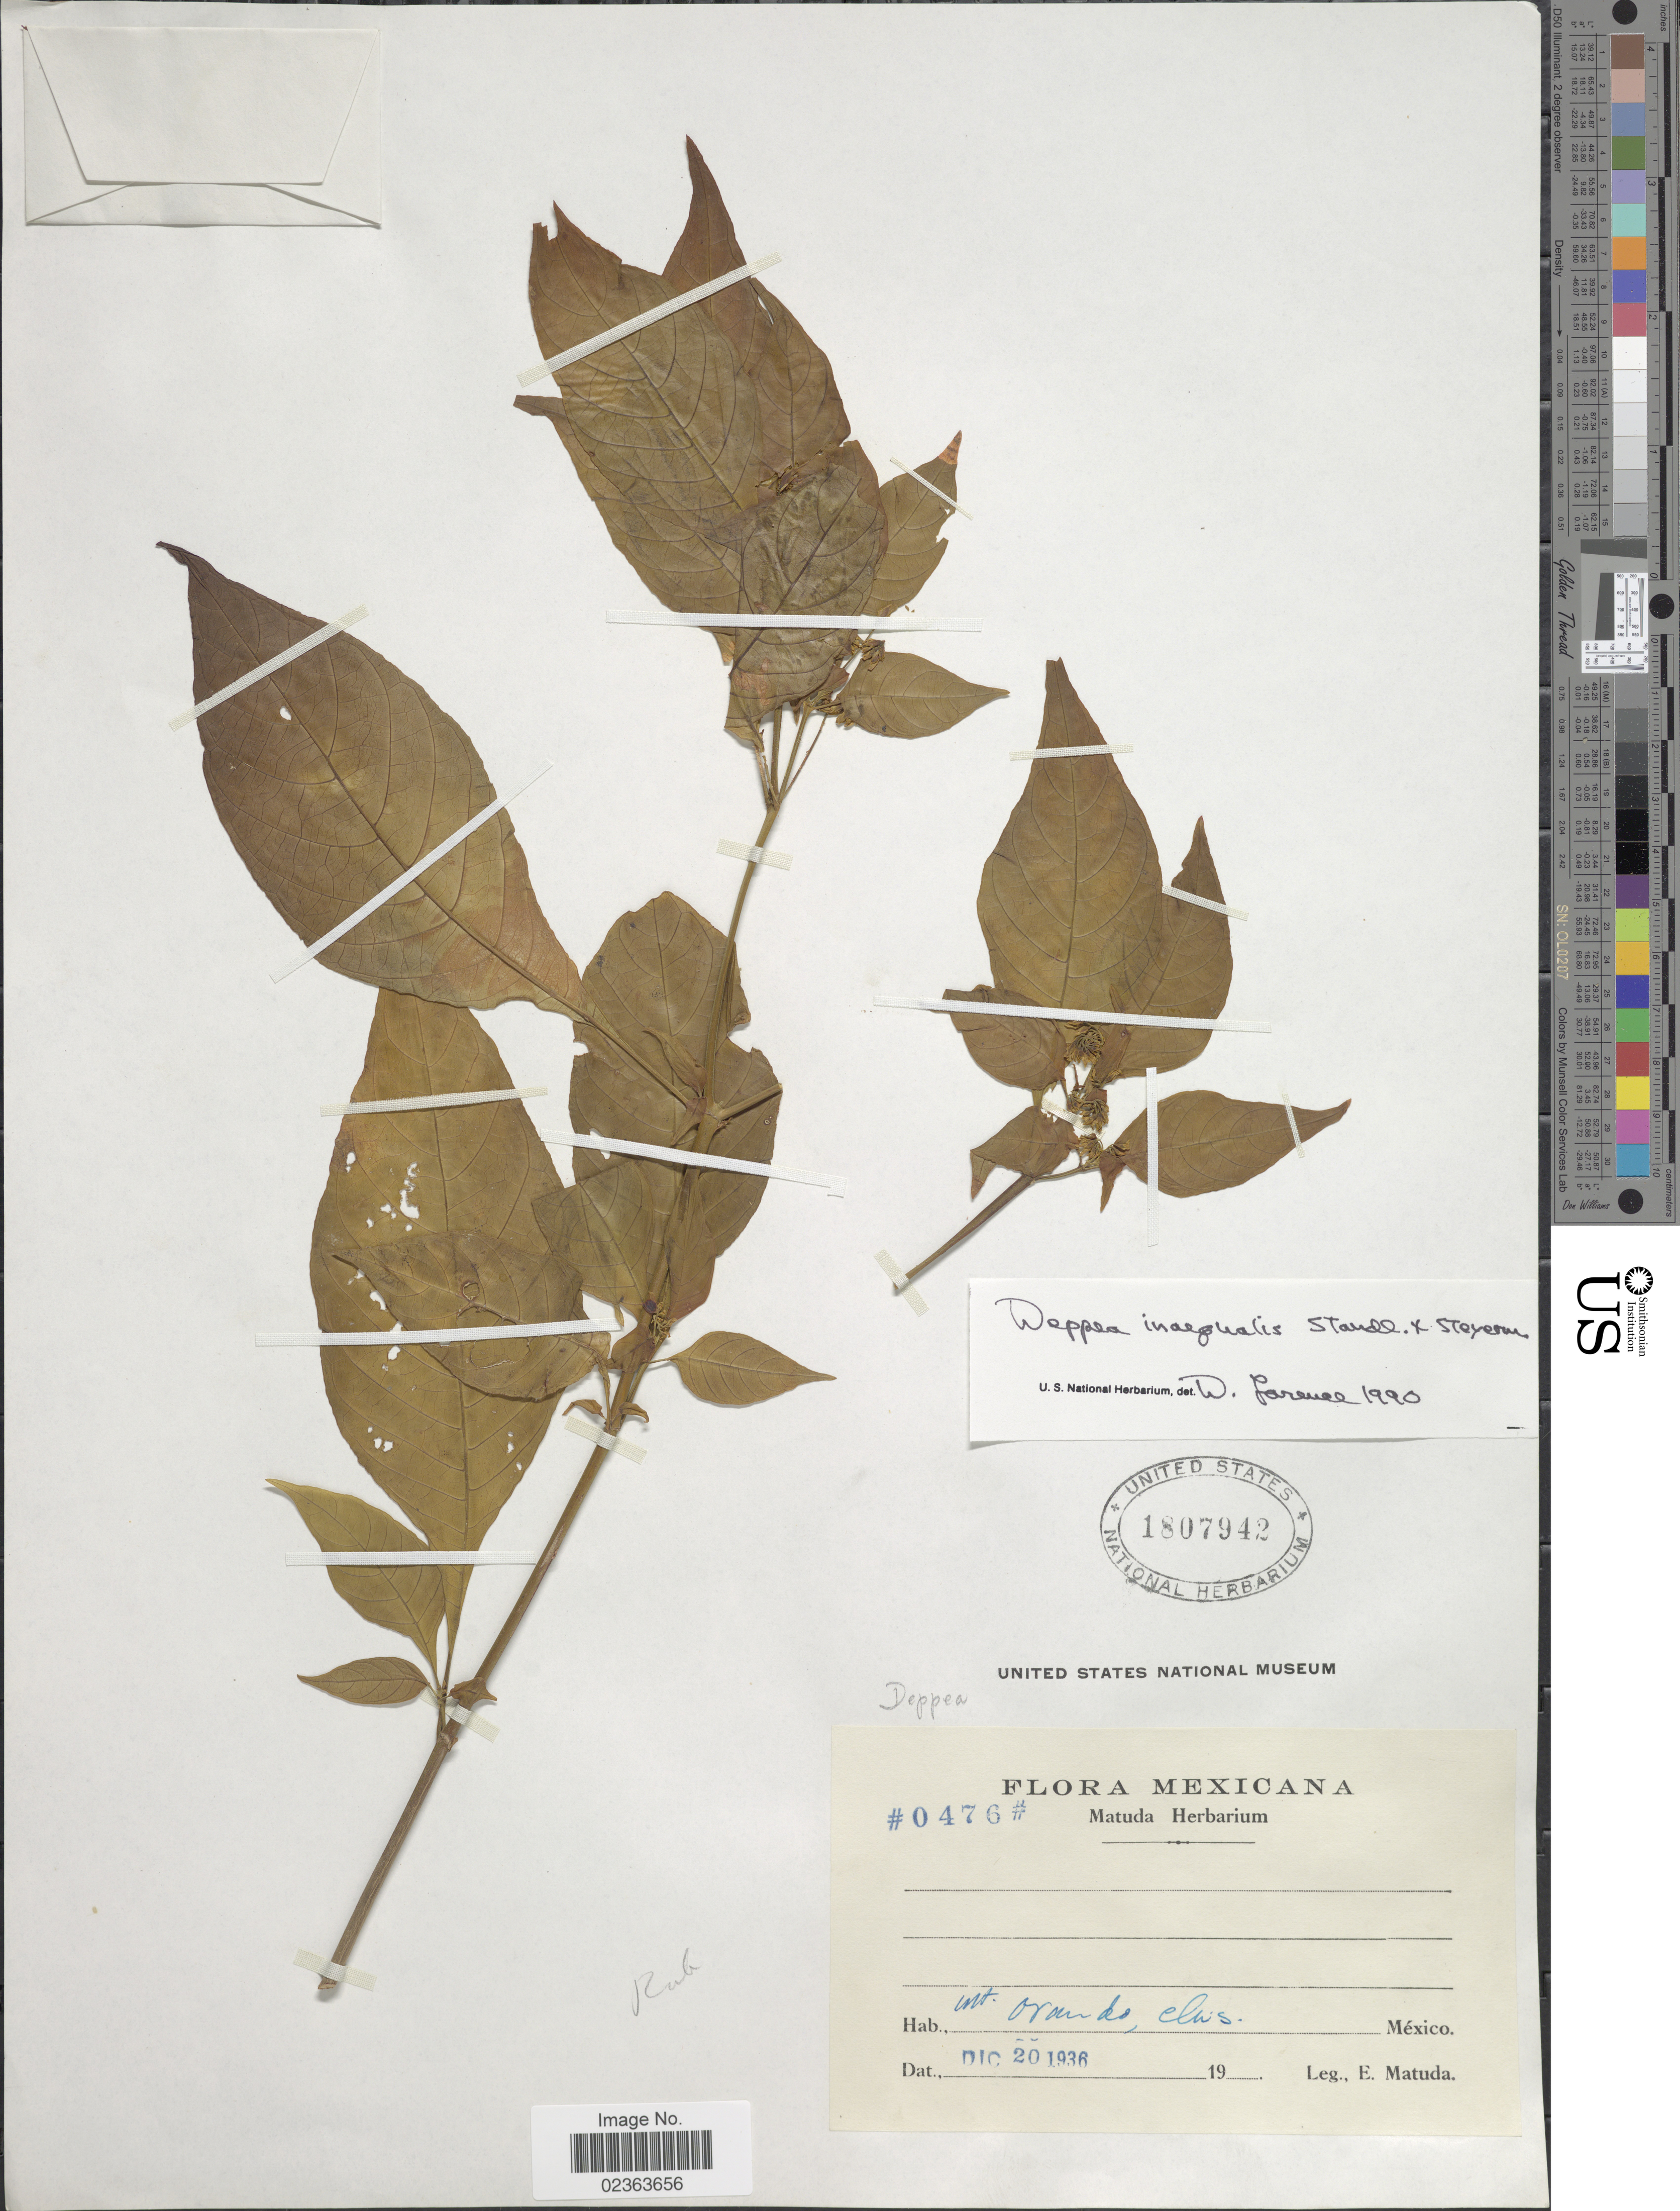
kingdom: Plantae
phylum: Tracheophyta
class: Magnoliopsida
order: Gentianales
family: Rubiaceae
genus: Deppea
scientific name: Deppea inaequalis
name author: Standl. & Steyerm.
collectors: E. Matuda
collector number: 0476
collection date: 1936-12-20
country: Mexico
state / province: Chiapas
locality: Mtv Ovando, Chis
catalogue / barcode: US 1807942